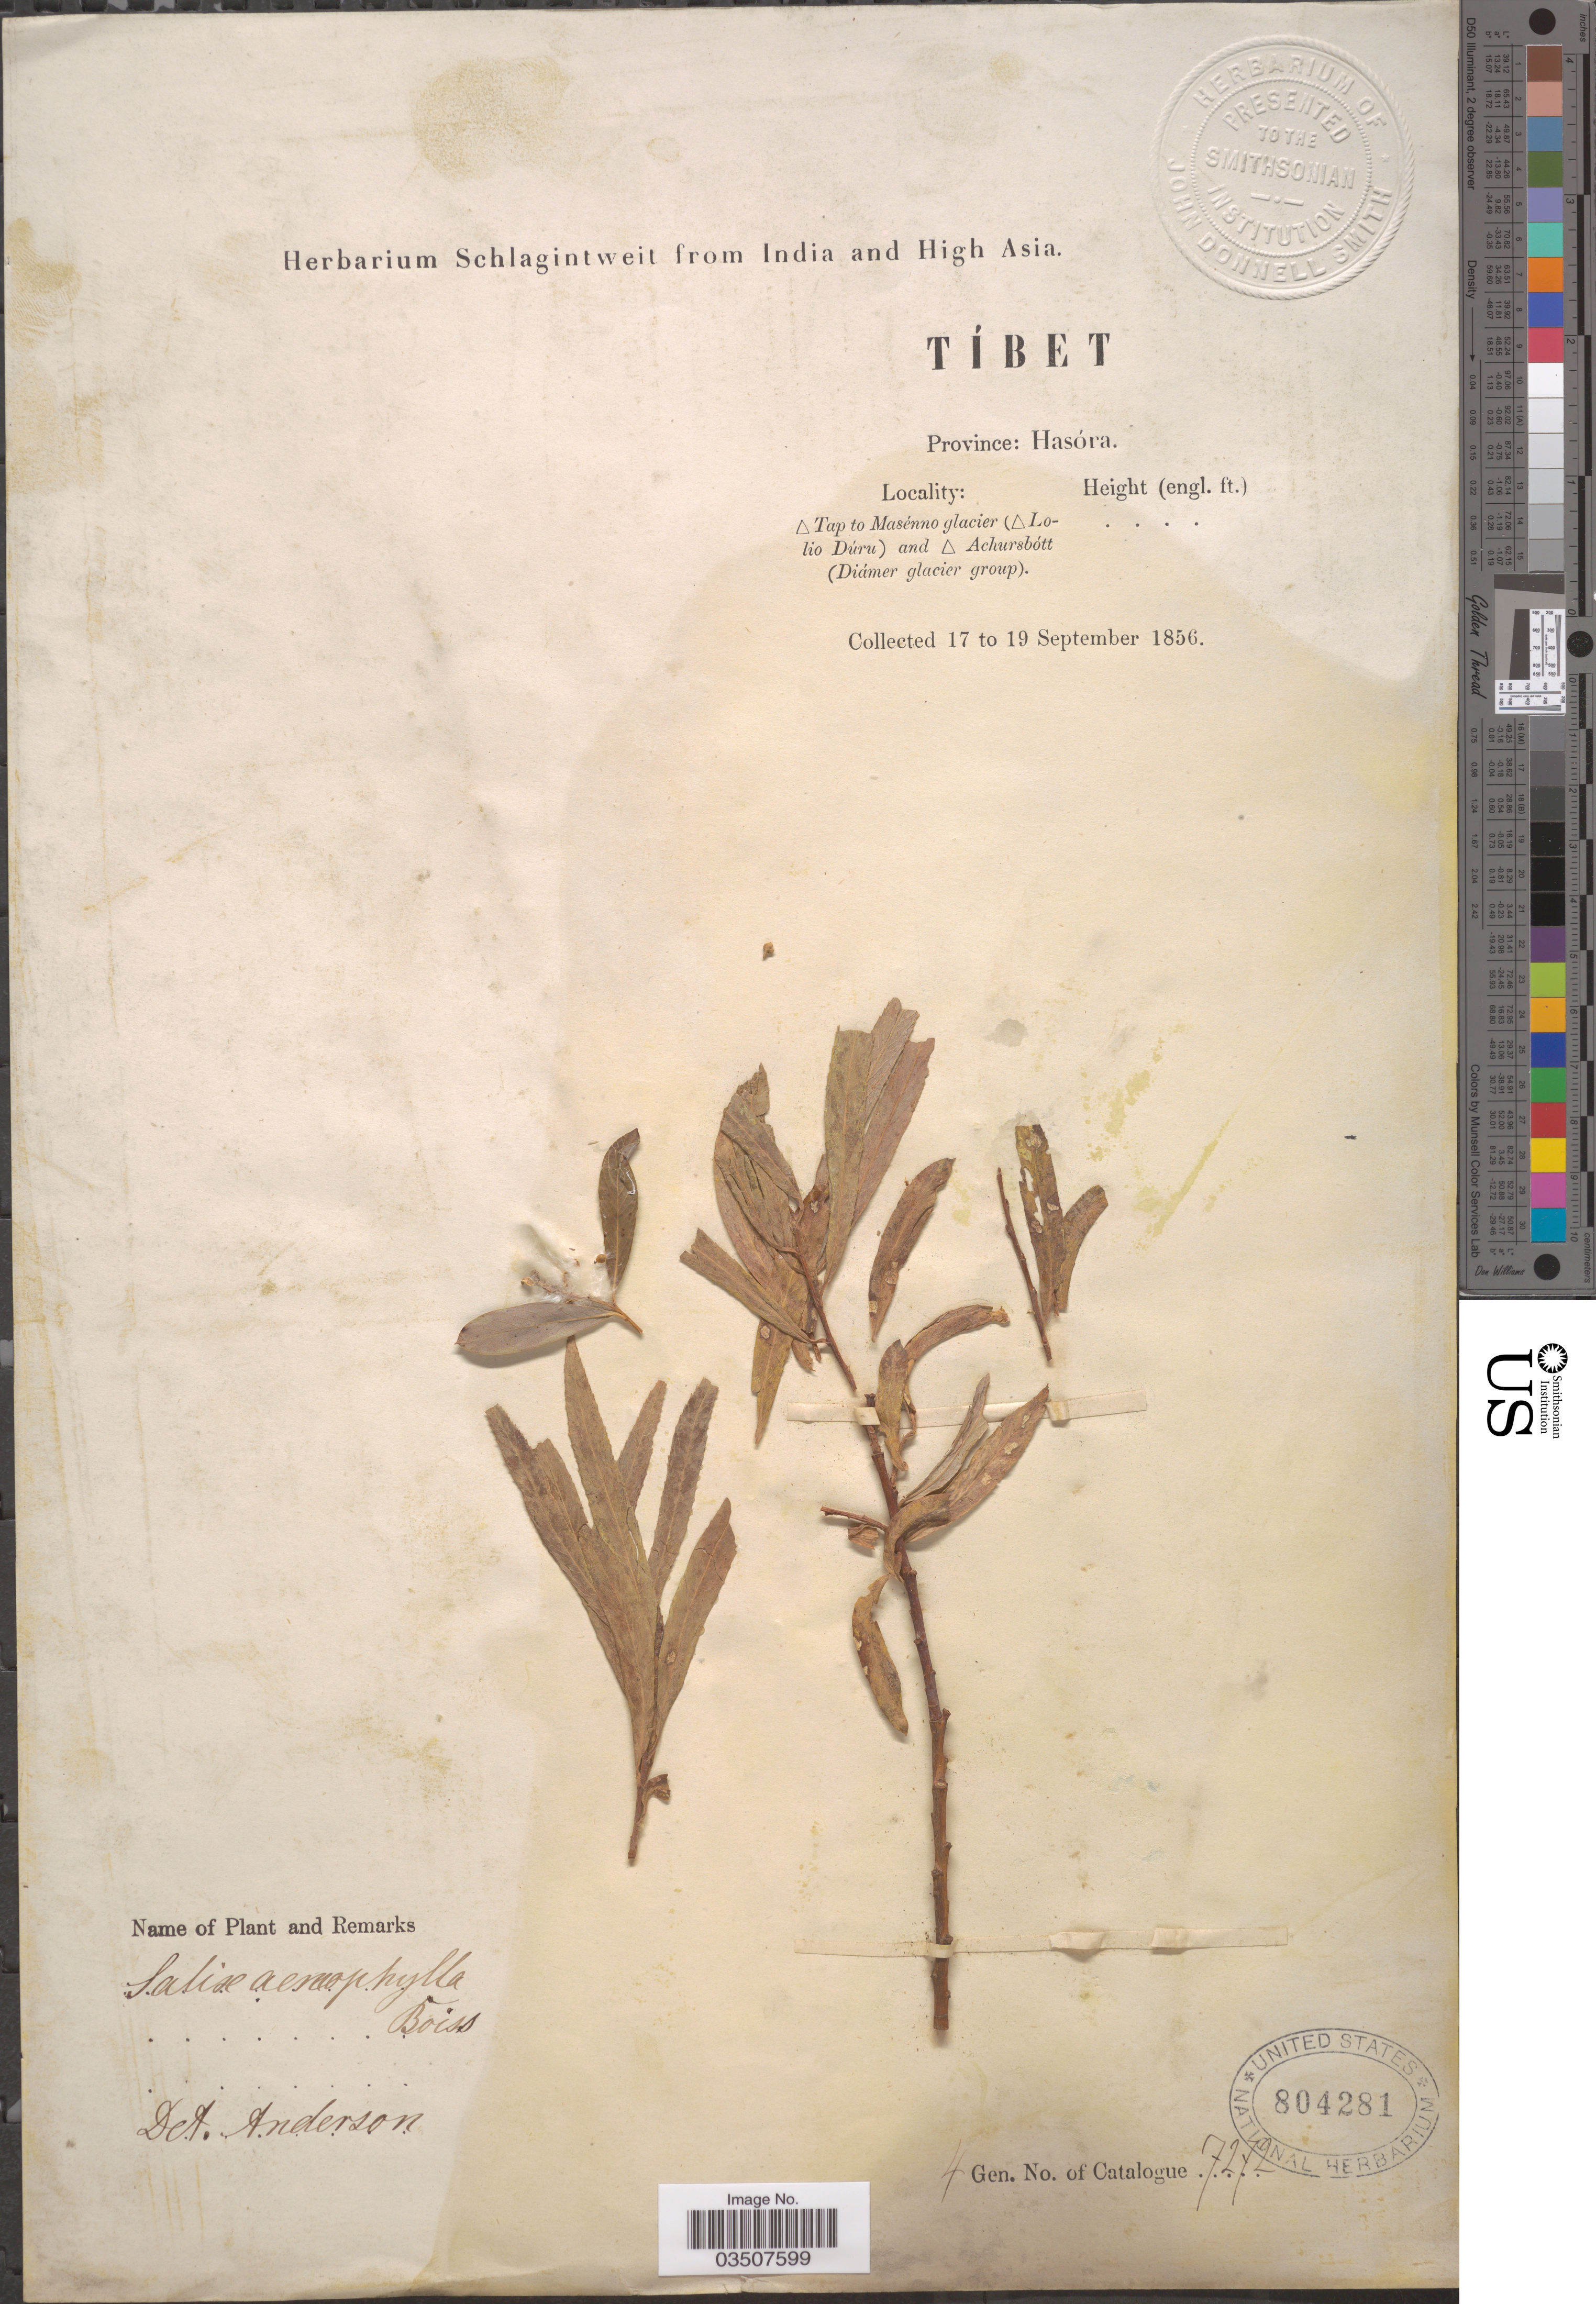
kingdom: Plantae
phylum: Tracheophyta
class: Magnoliopsida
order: Malpighiales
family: Salicaceae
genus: Salix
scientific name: Salix acmophylla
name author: Boiss.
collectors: ex herb. Schlagintweit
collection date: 1856-09-17/1856-09-19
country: China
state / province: Xizang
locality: Tíbet. Province: Hasóra. Tap to Masénno glacier (Lolio Dúru) and Achursbótt (Diámer glacier group).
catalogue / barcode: US 804281